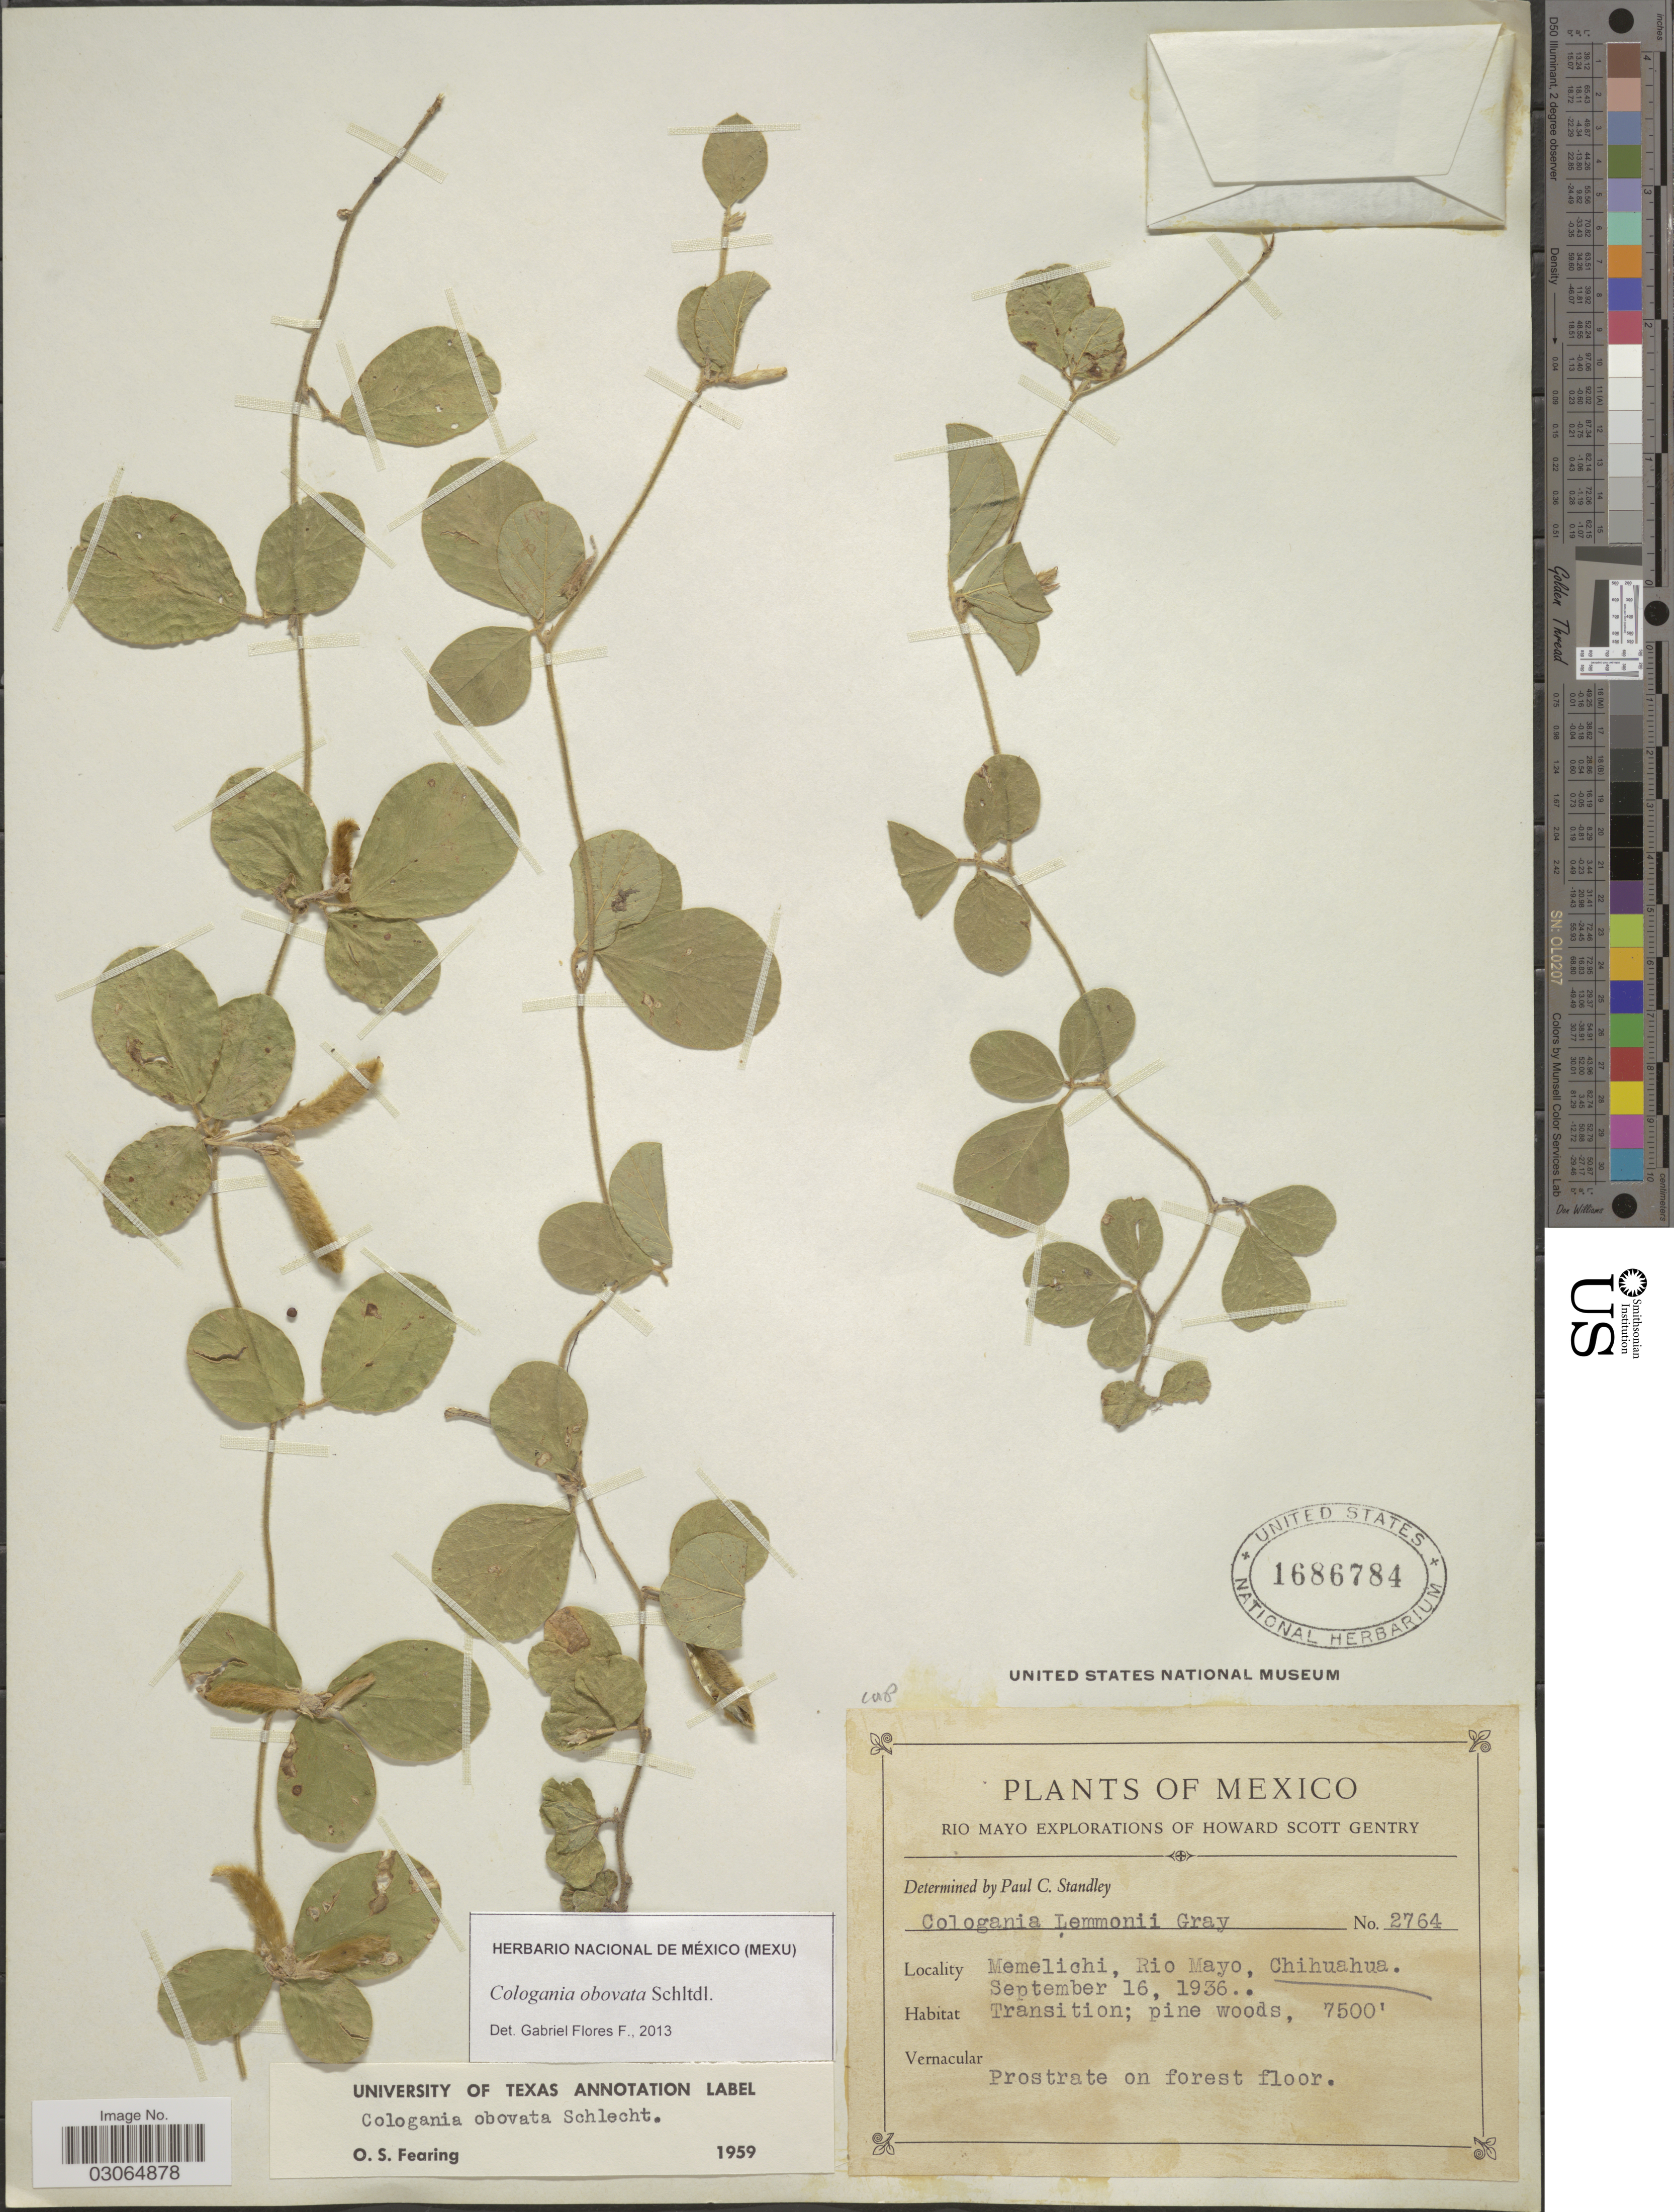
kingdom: Plantae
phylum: Tracheophyta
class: Magnoliopsida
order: Fabales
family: Fabaceae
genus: Cologania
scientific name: Cologania obovata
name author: Schltdl.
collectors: H. S. Gentry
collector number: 2764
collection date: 1936-09-16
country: Mexico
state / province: Chihuahua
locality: Memelichi, Rio Mayo.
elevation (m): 2286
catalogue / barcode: US 1686784